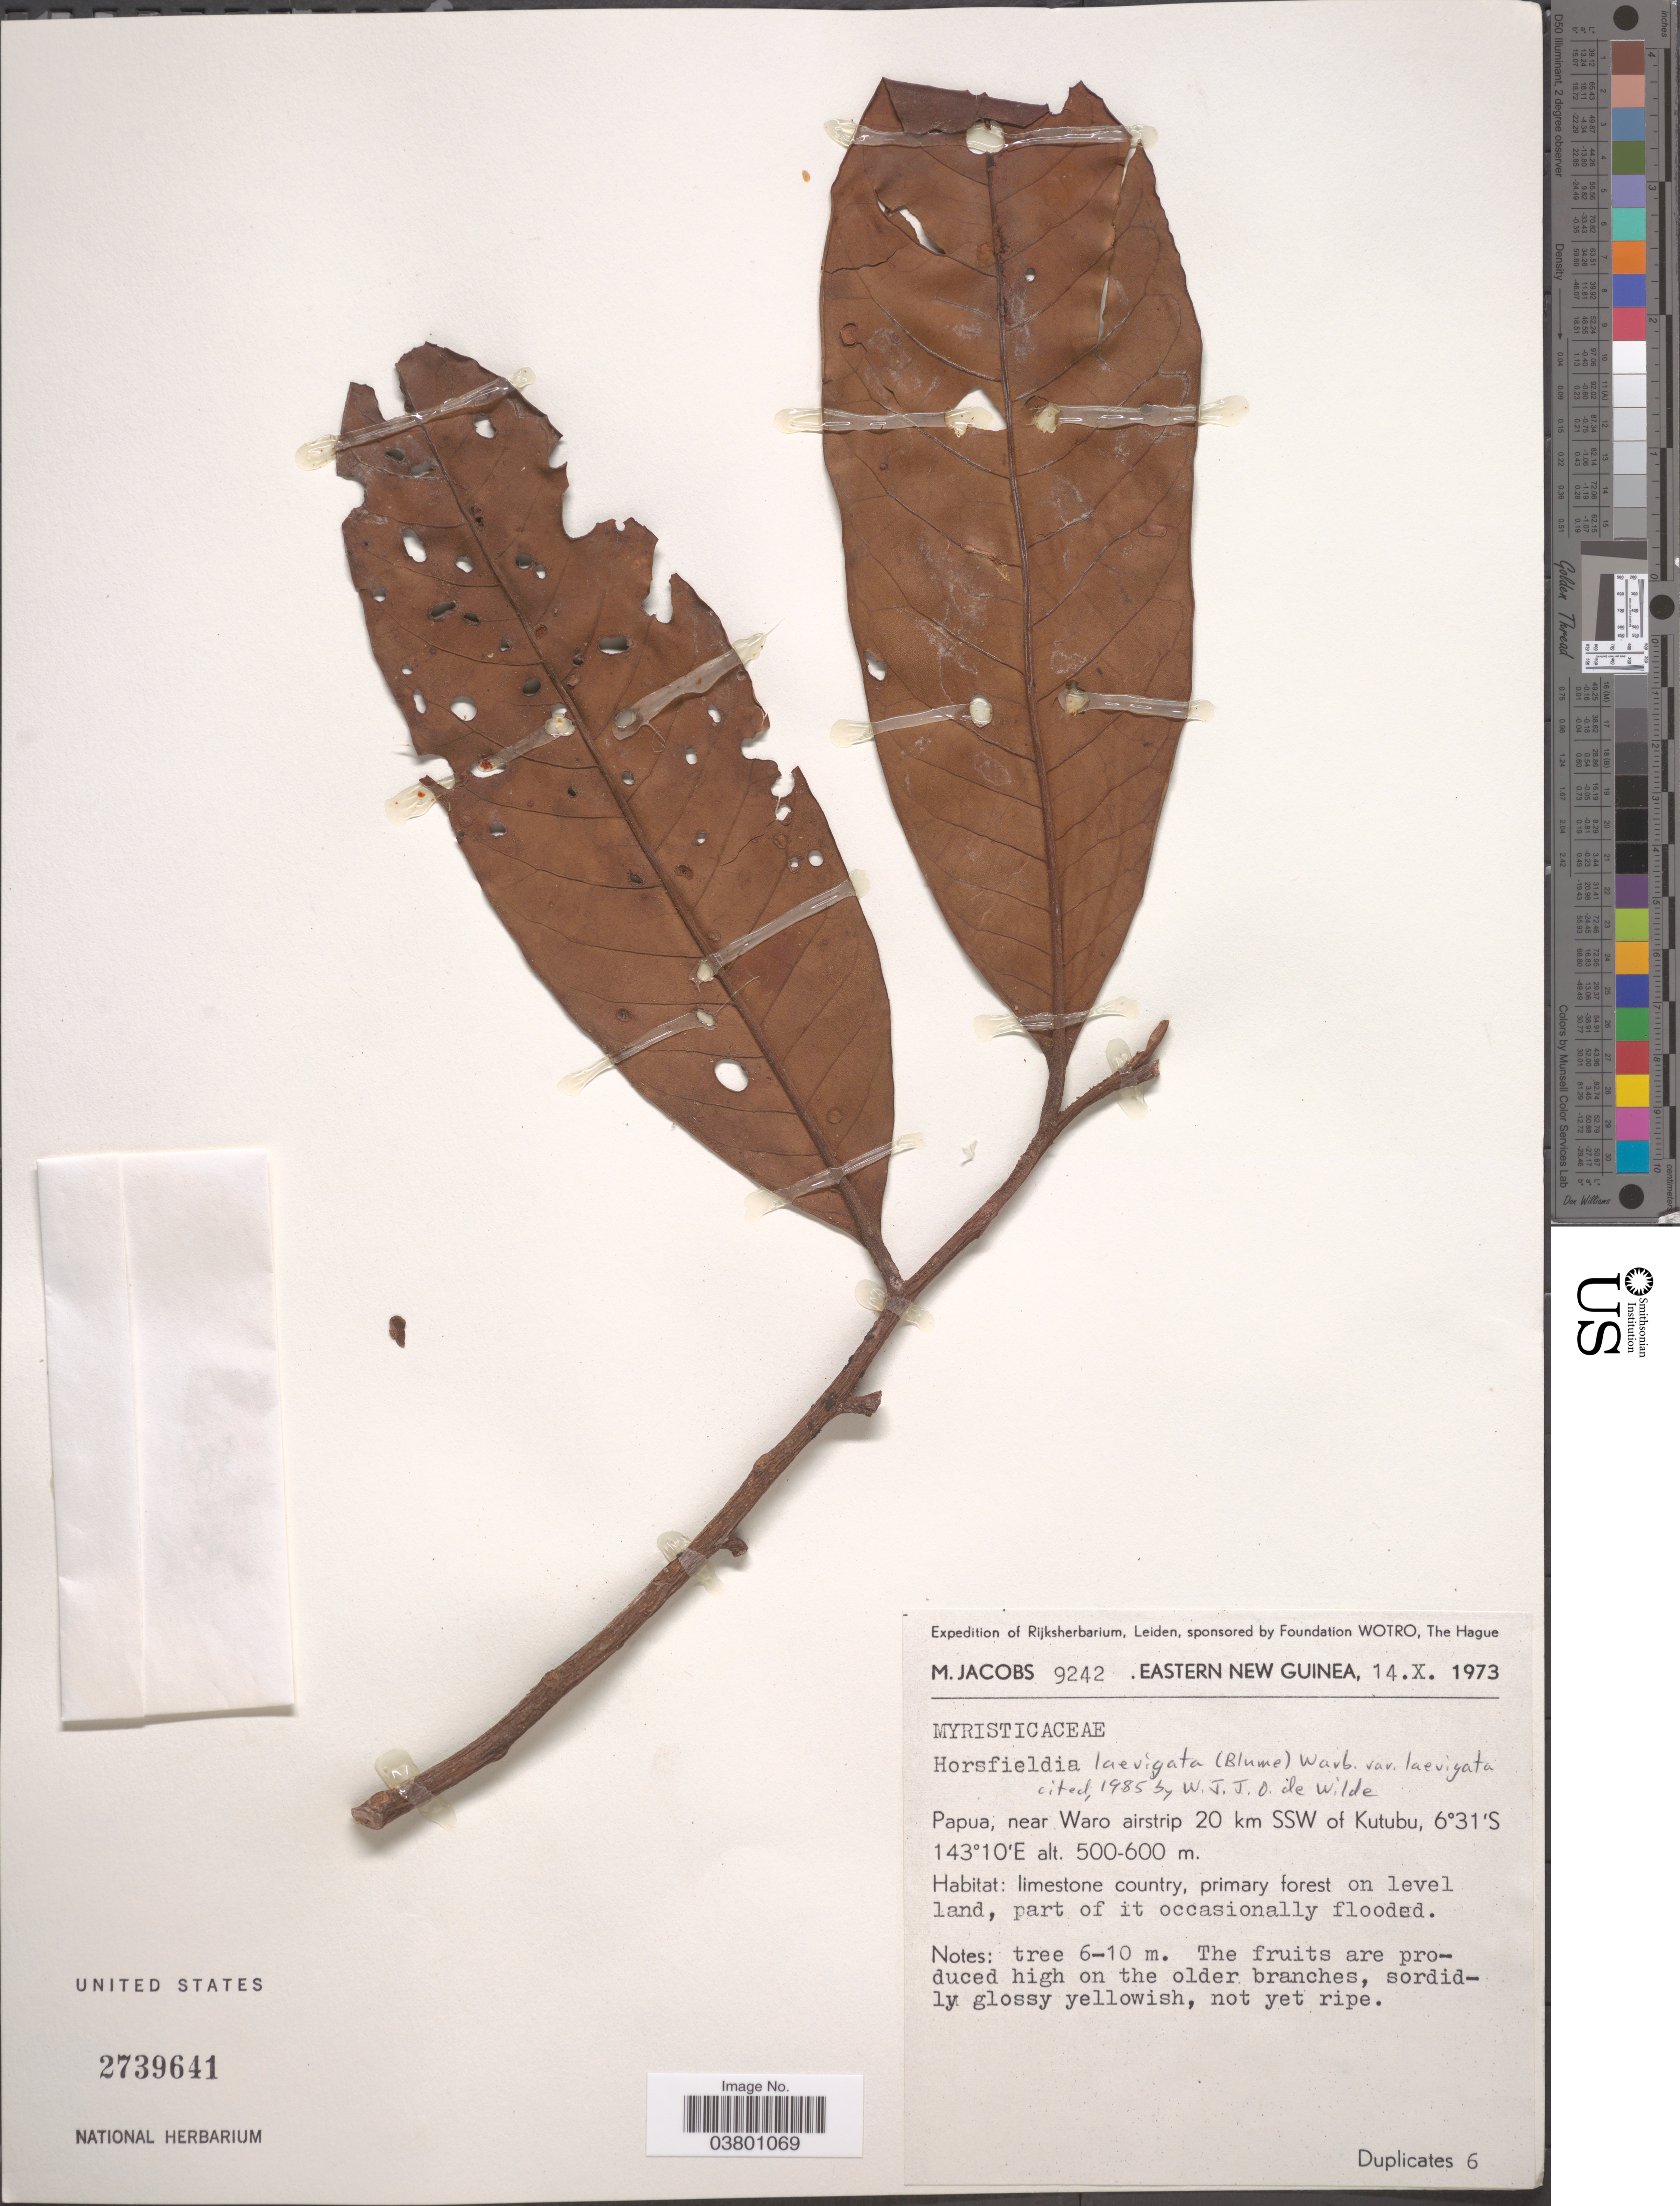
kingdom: Plantae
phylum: Tracheophyta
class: Magnoliopsida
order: Magnoliales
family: Myristicaceae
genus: Horsfieldia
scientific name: Horsfieldia laevigata var. laevigata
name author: (Blume) Warb.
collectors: M. Jacobs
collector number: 9242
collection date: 1973-10-14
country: Papua New Guinea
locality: Eastern New Guinea. Papua, near Waro airstrip 20 km SSW of Kutubu.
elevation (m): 500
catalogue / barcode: US 2739641